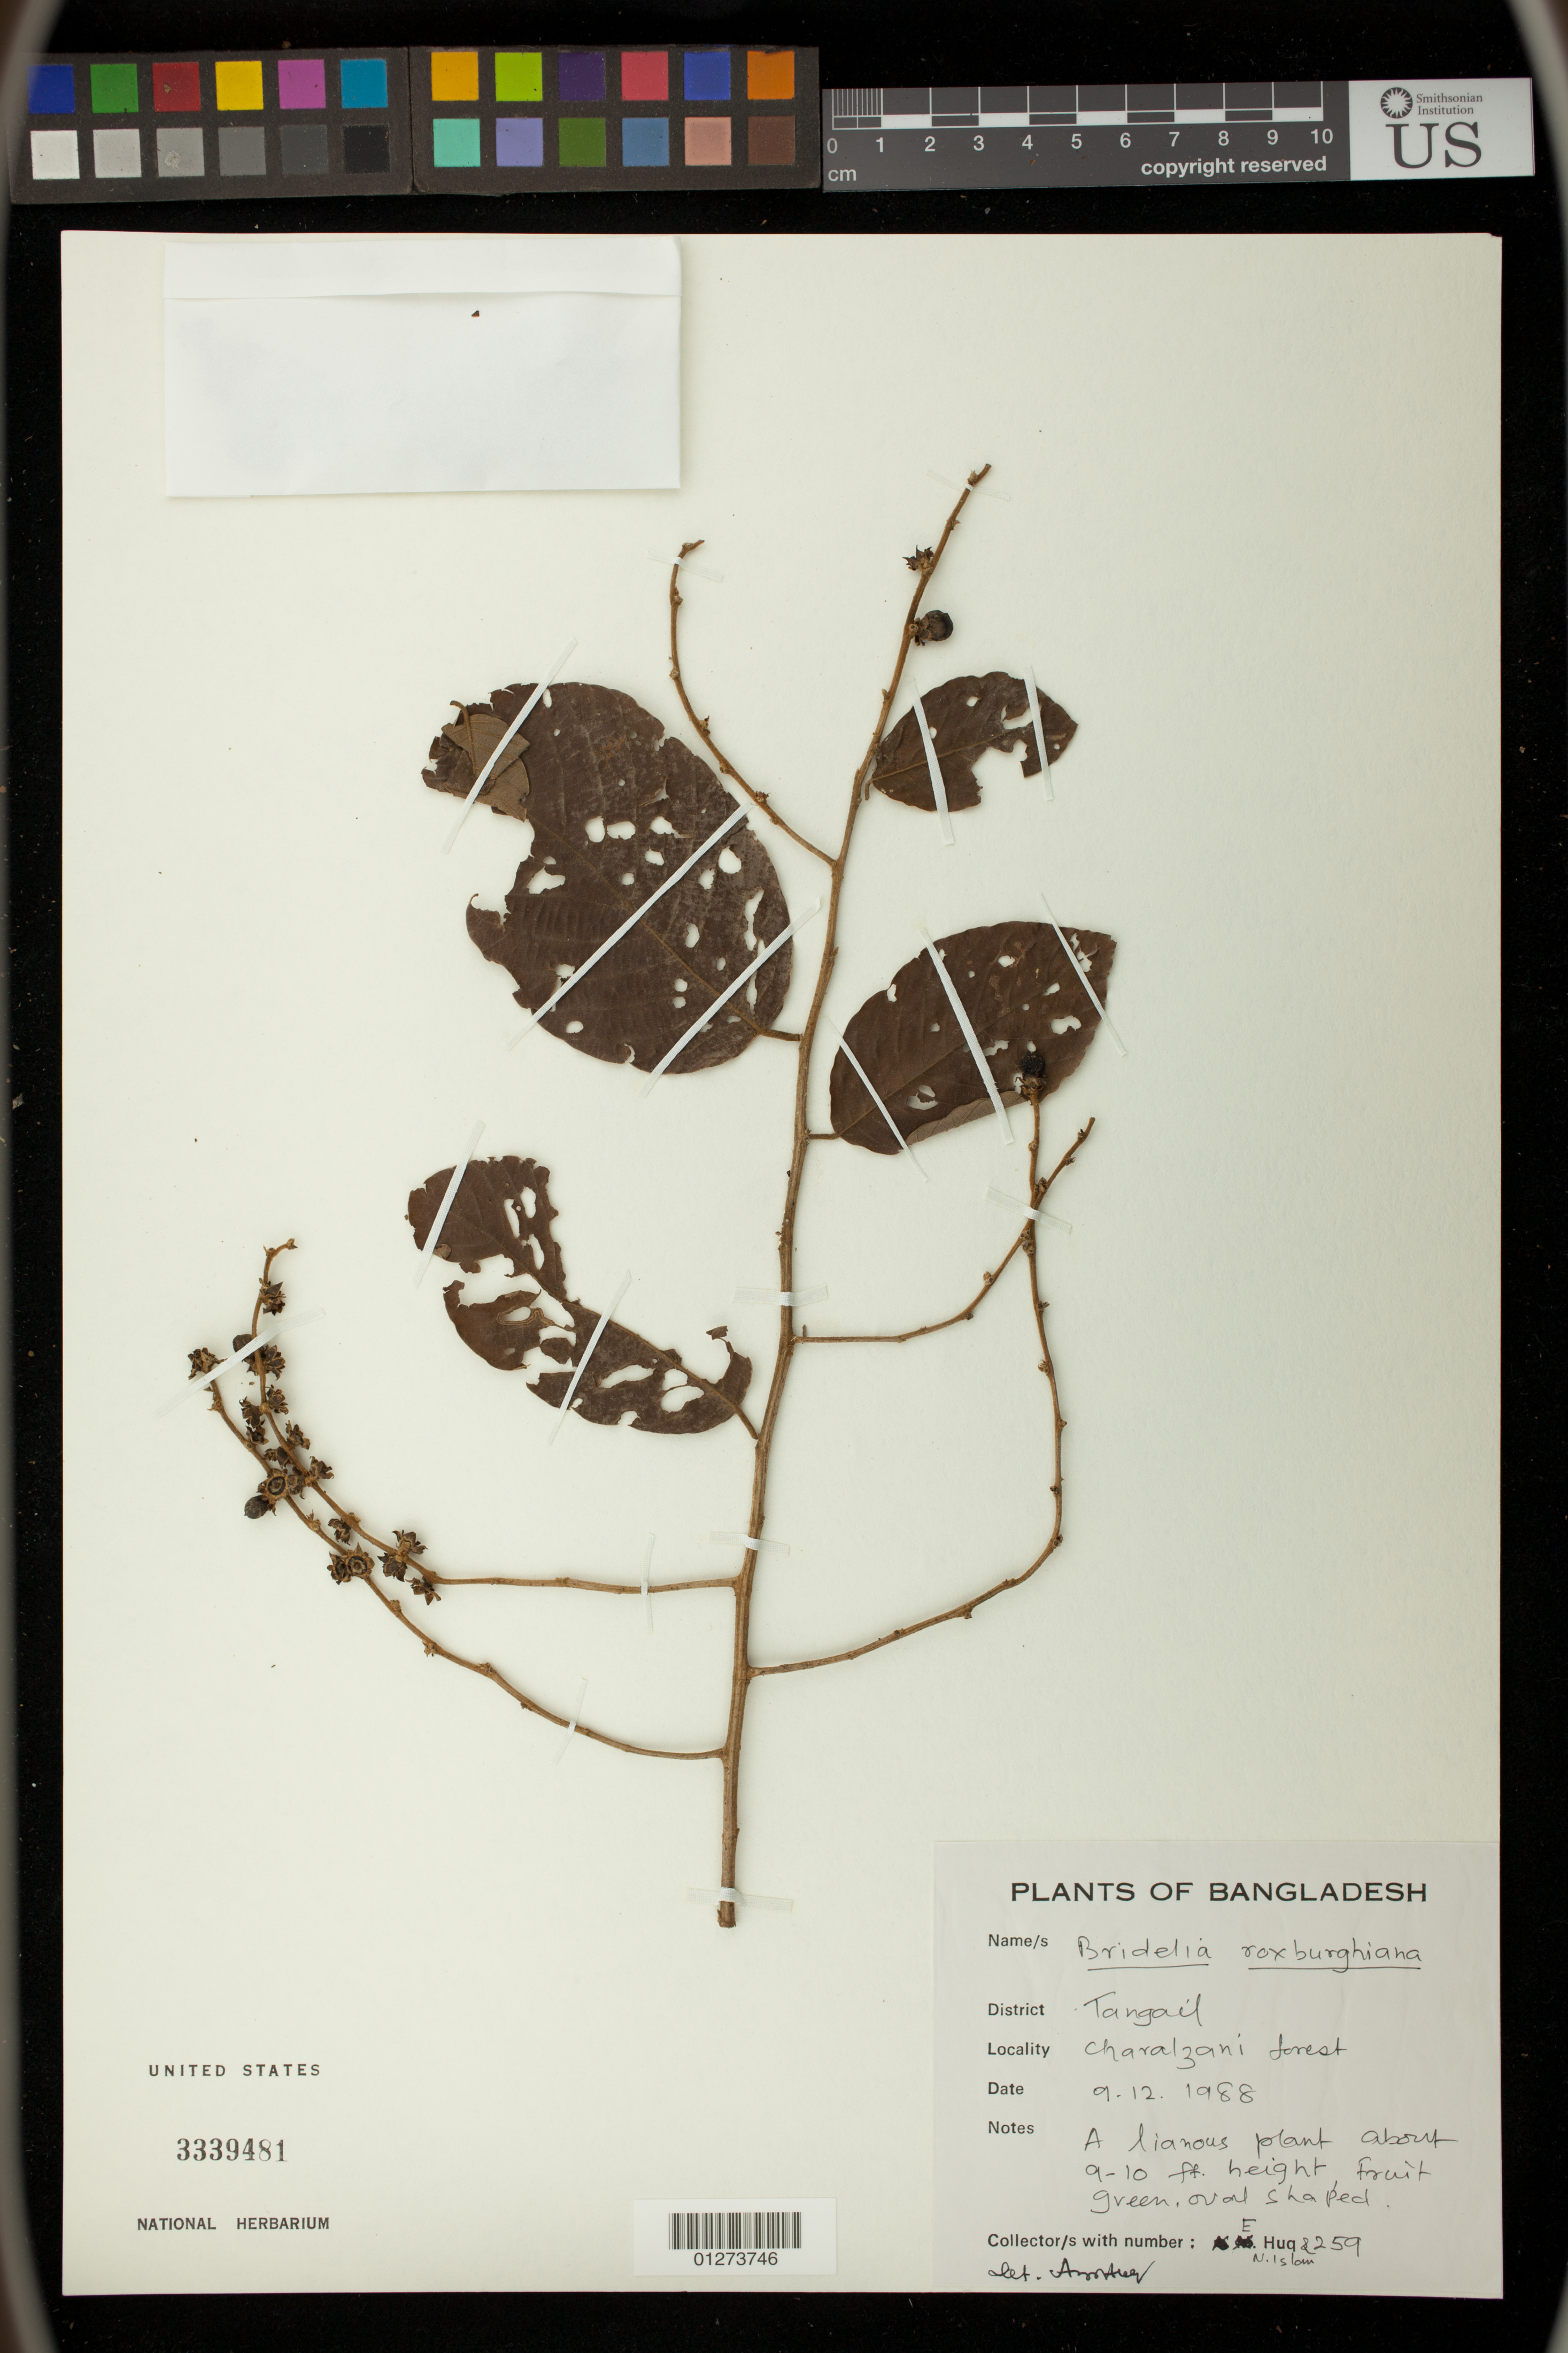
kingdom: Plantae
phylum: Tracheophyta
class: Magnoliopsida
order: Malpighiales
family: Phyllanthaceae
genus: Bridelia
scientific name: Bridelia roxburghiana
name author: (Müll. Arg.) Gehrm.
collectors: E. Hug & N. Islam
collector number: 8259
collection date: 1988-12-09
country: Bangladesh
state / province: Dhaka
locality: Tangail, Charalzani Forest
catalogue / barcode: US 3339481